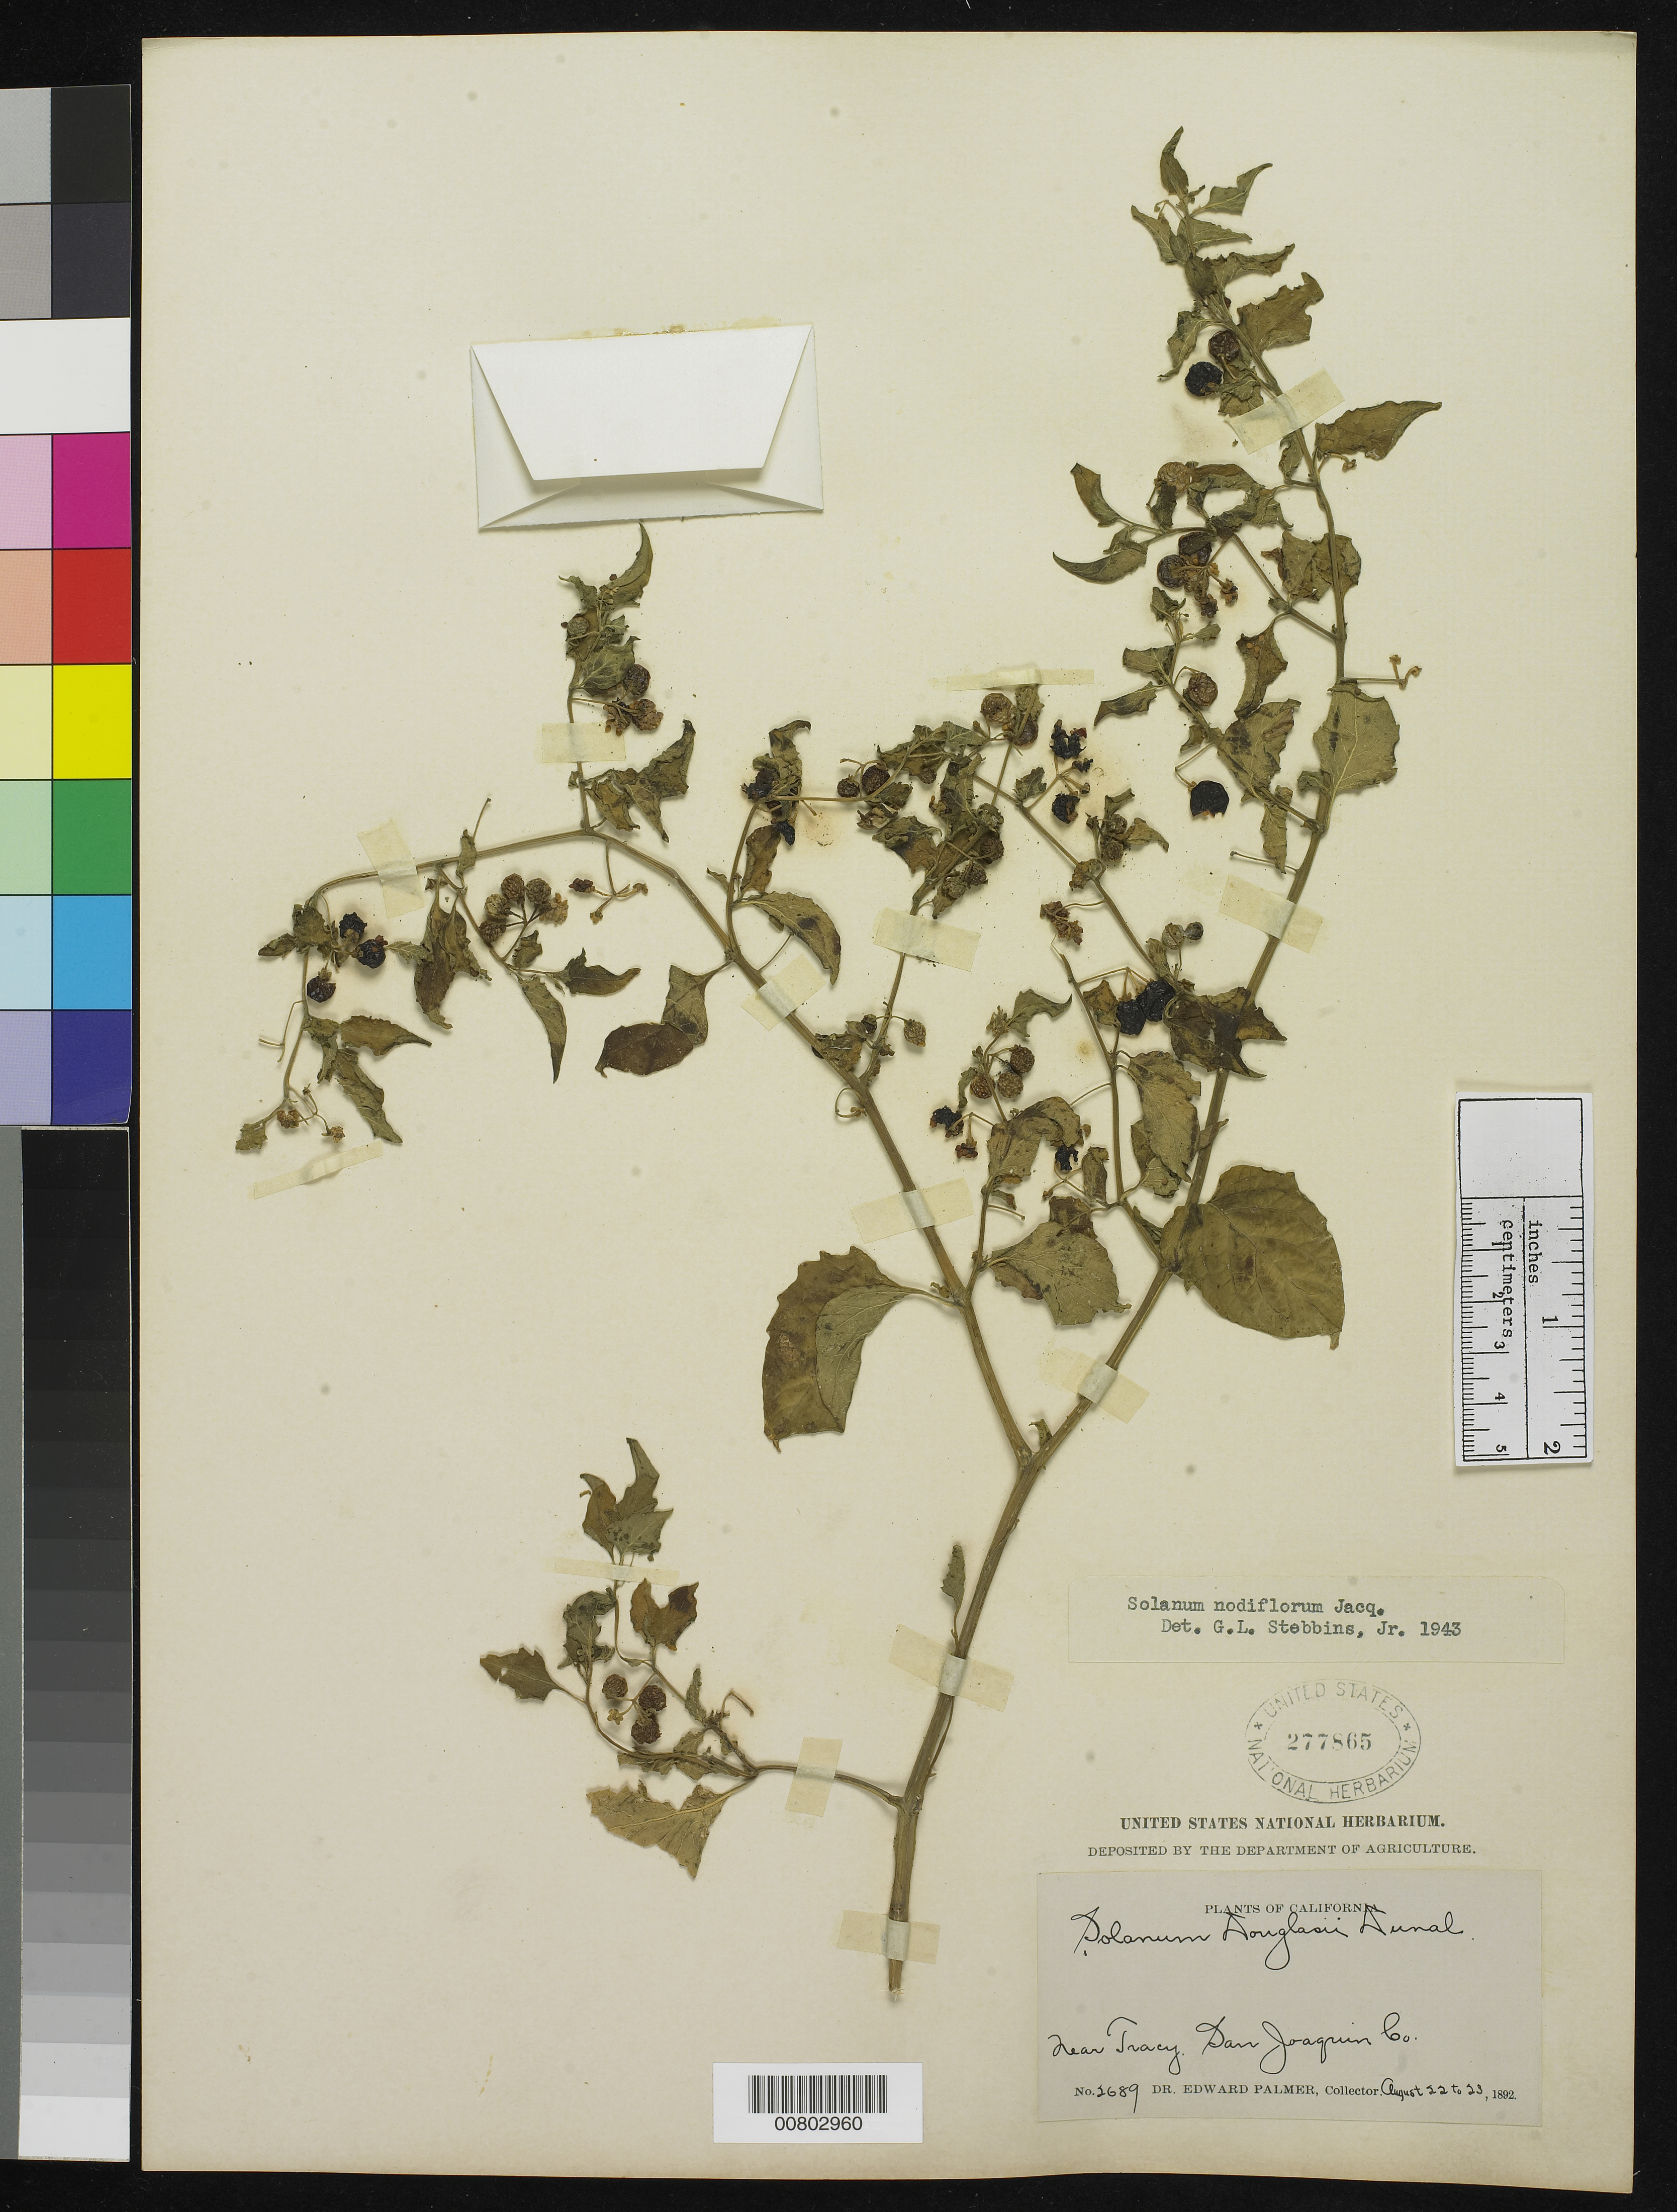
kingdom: Plantae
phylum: Tracheophyta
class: Magnoliopsida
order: Solanales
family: Solanaceae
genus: Solanum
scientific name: Solanum americanum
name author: Mill.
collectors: E. Palmer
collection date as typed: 22 Aug 1892 to 23 Aug 1892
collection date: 1892-08-22/1892-08-23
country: United States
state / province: California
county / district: San Joaquin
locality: Near Tracy, San Joaquin County, California.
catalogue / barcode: US 277865